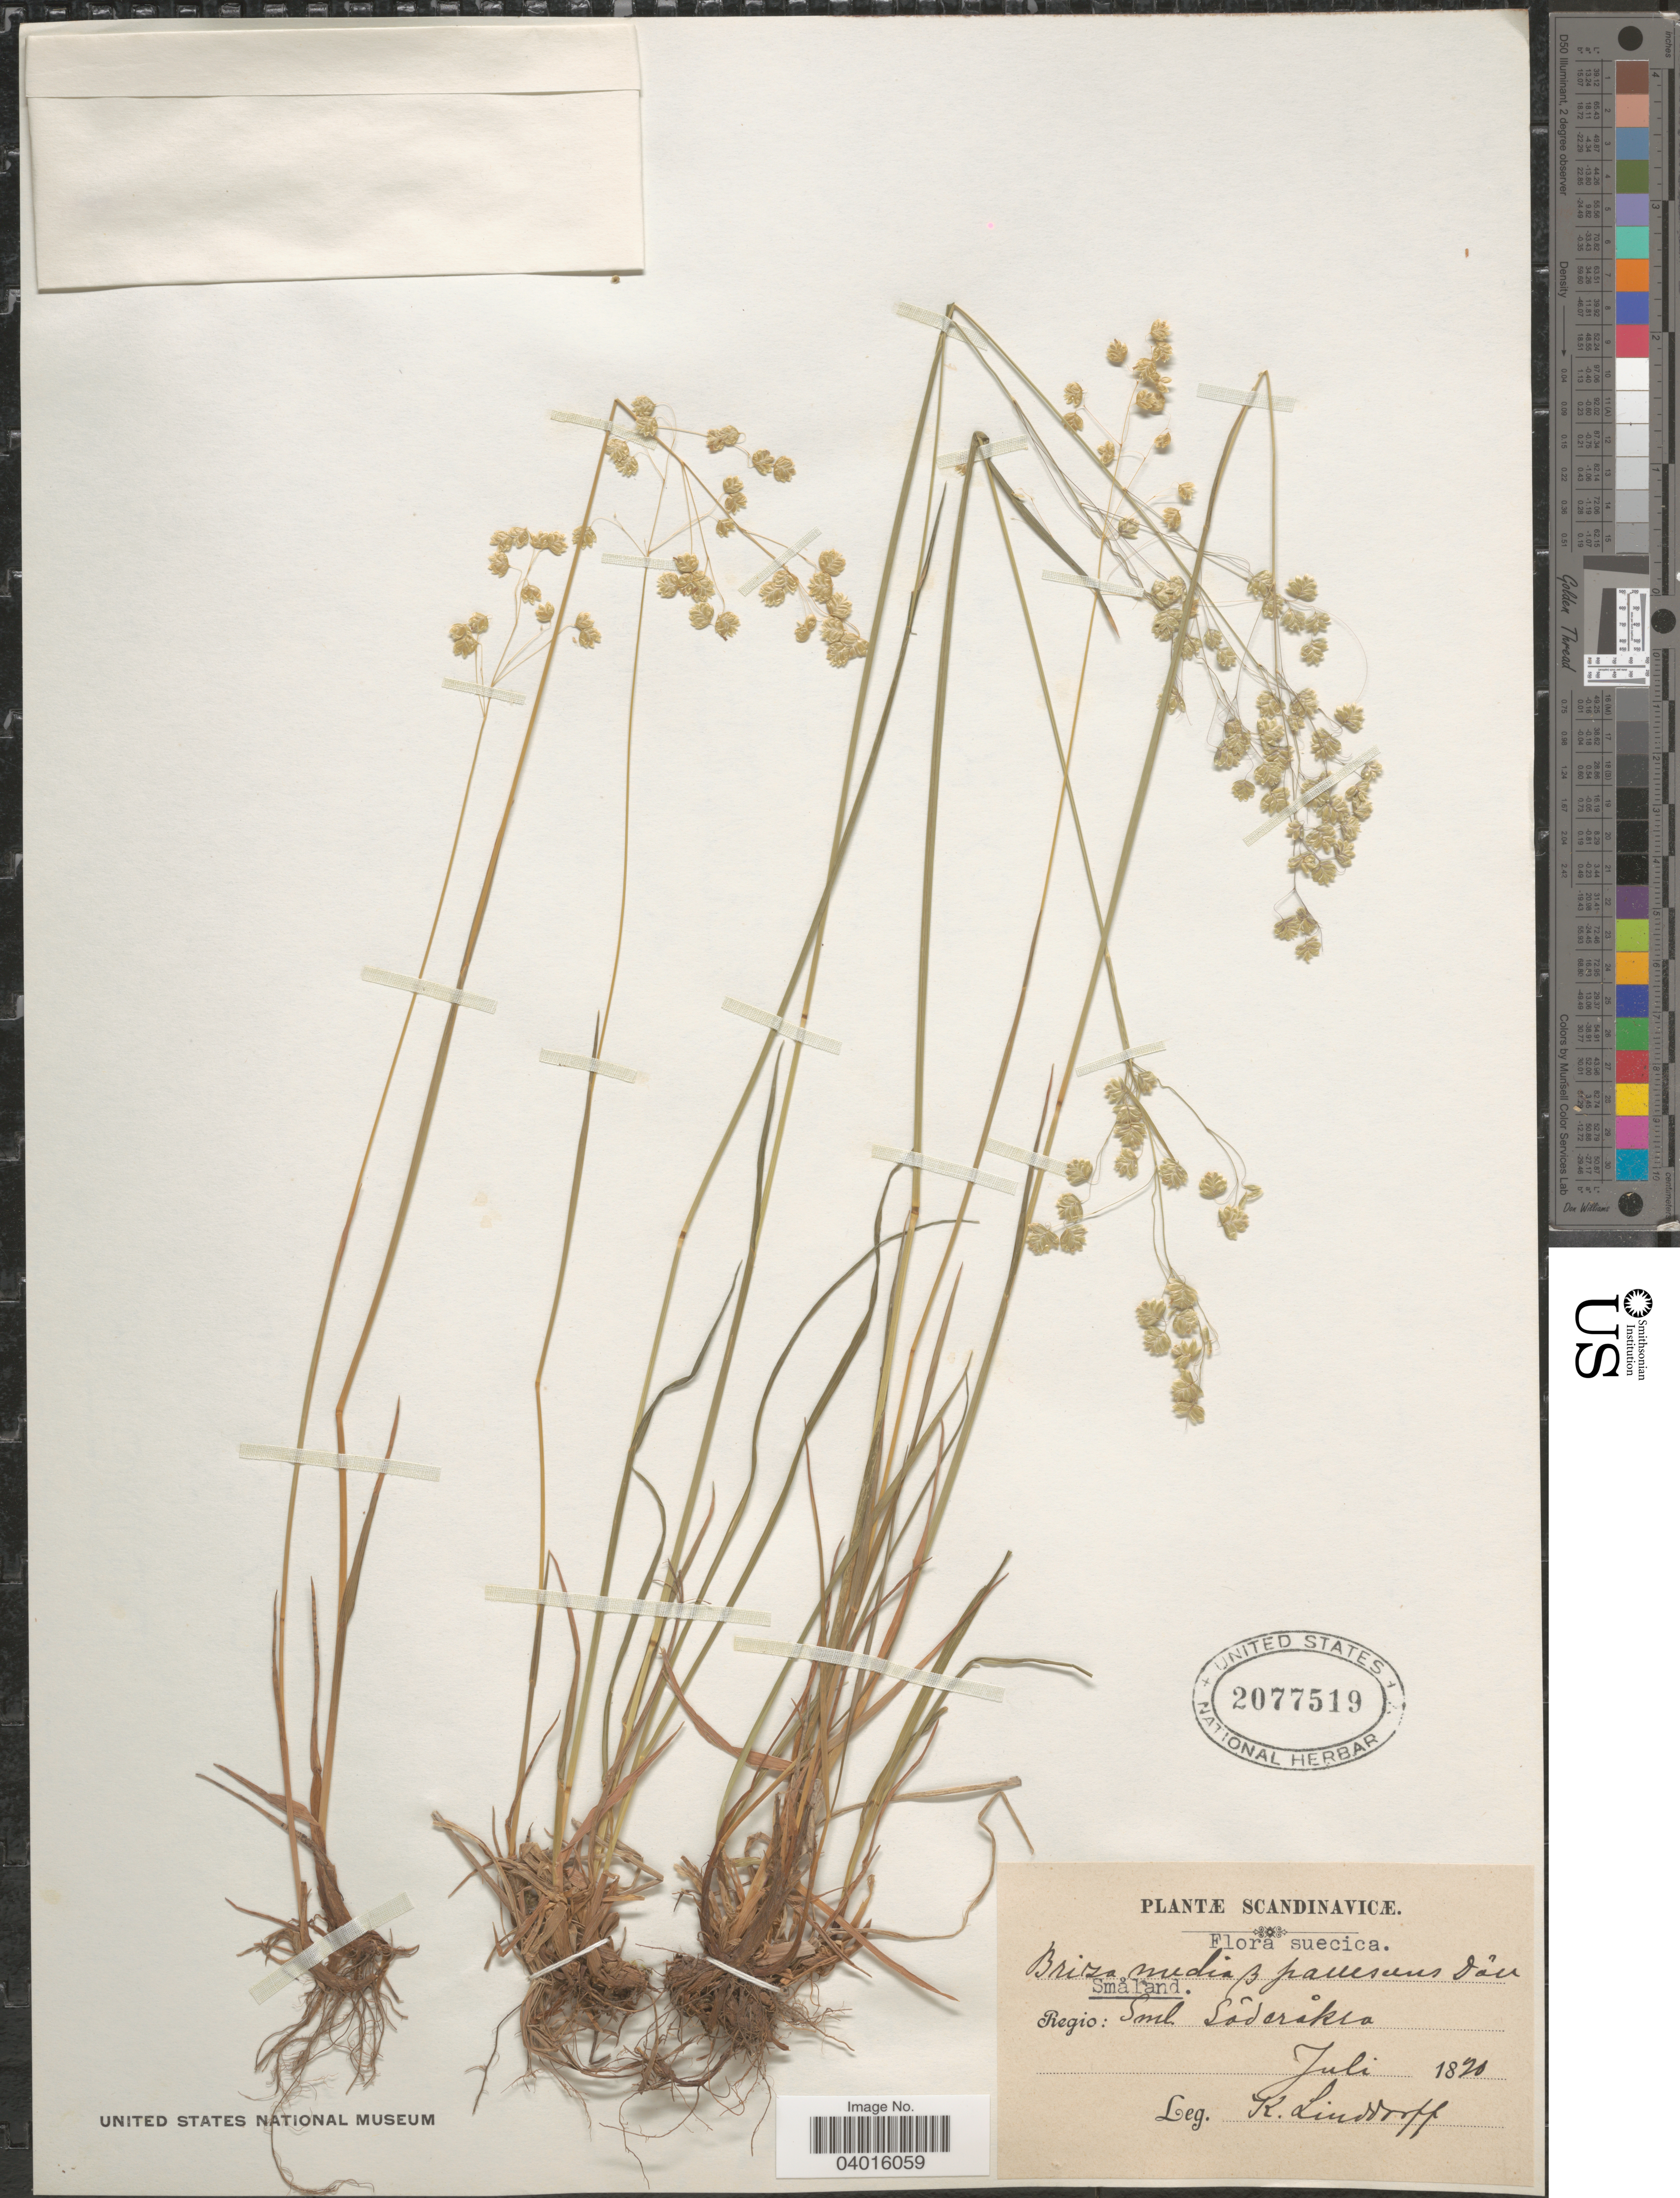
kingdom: Plantae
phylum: Tracheophyta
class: Liliopsida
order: Poales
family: Poaceae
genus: Briza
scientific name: Briza media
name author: L.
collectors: K. Linddorff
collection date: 1820-07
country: Sweden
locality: Scandinavicæ. Suecica. Småland. Regio: Sml. Söderåkra.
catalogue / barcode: US 2077519